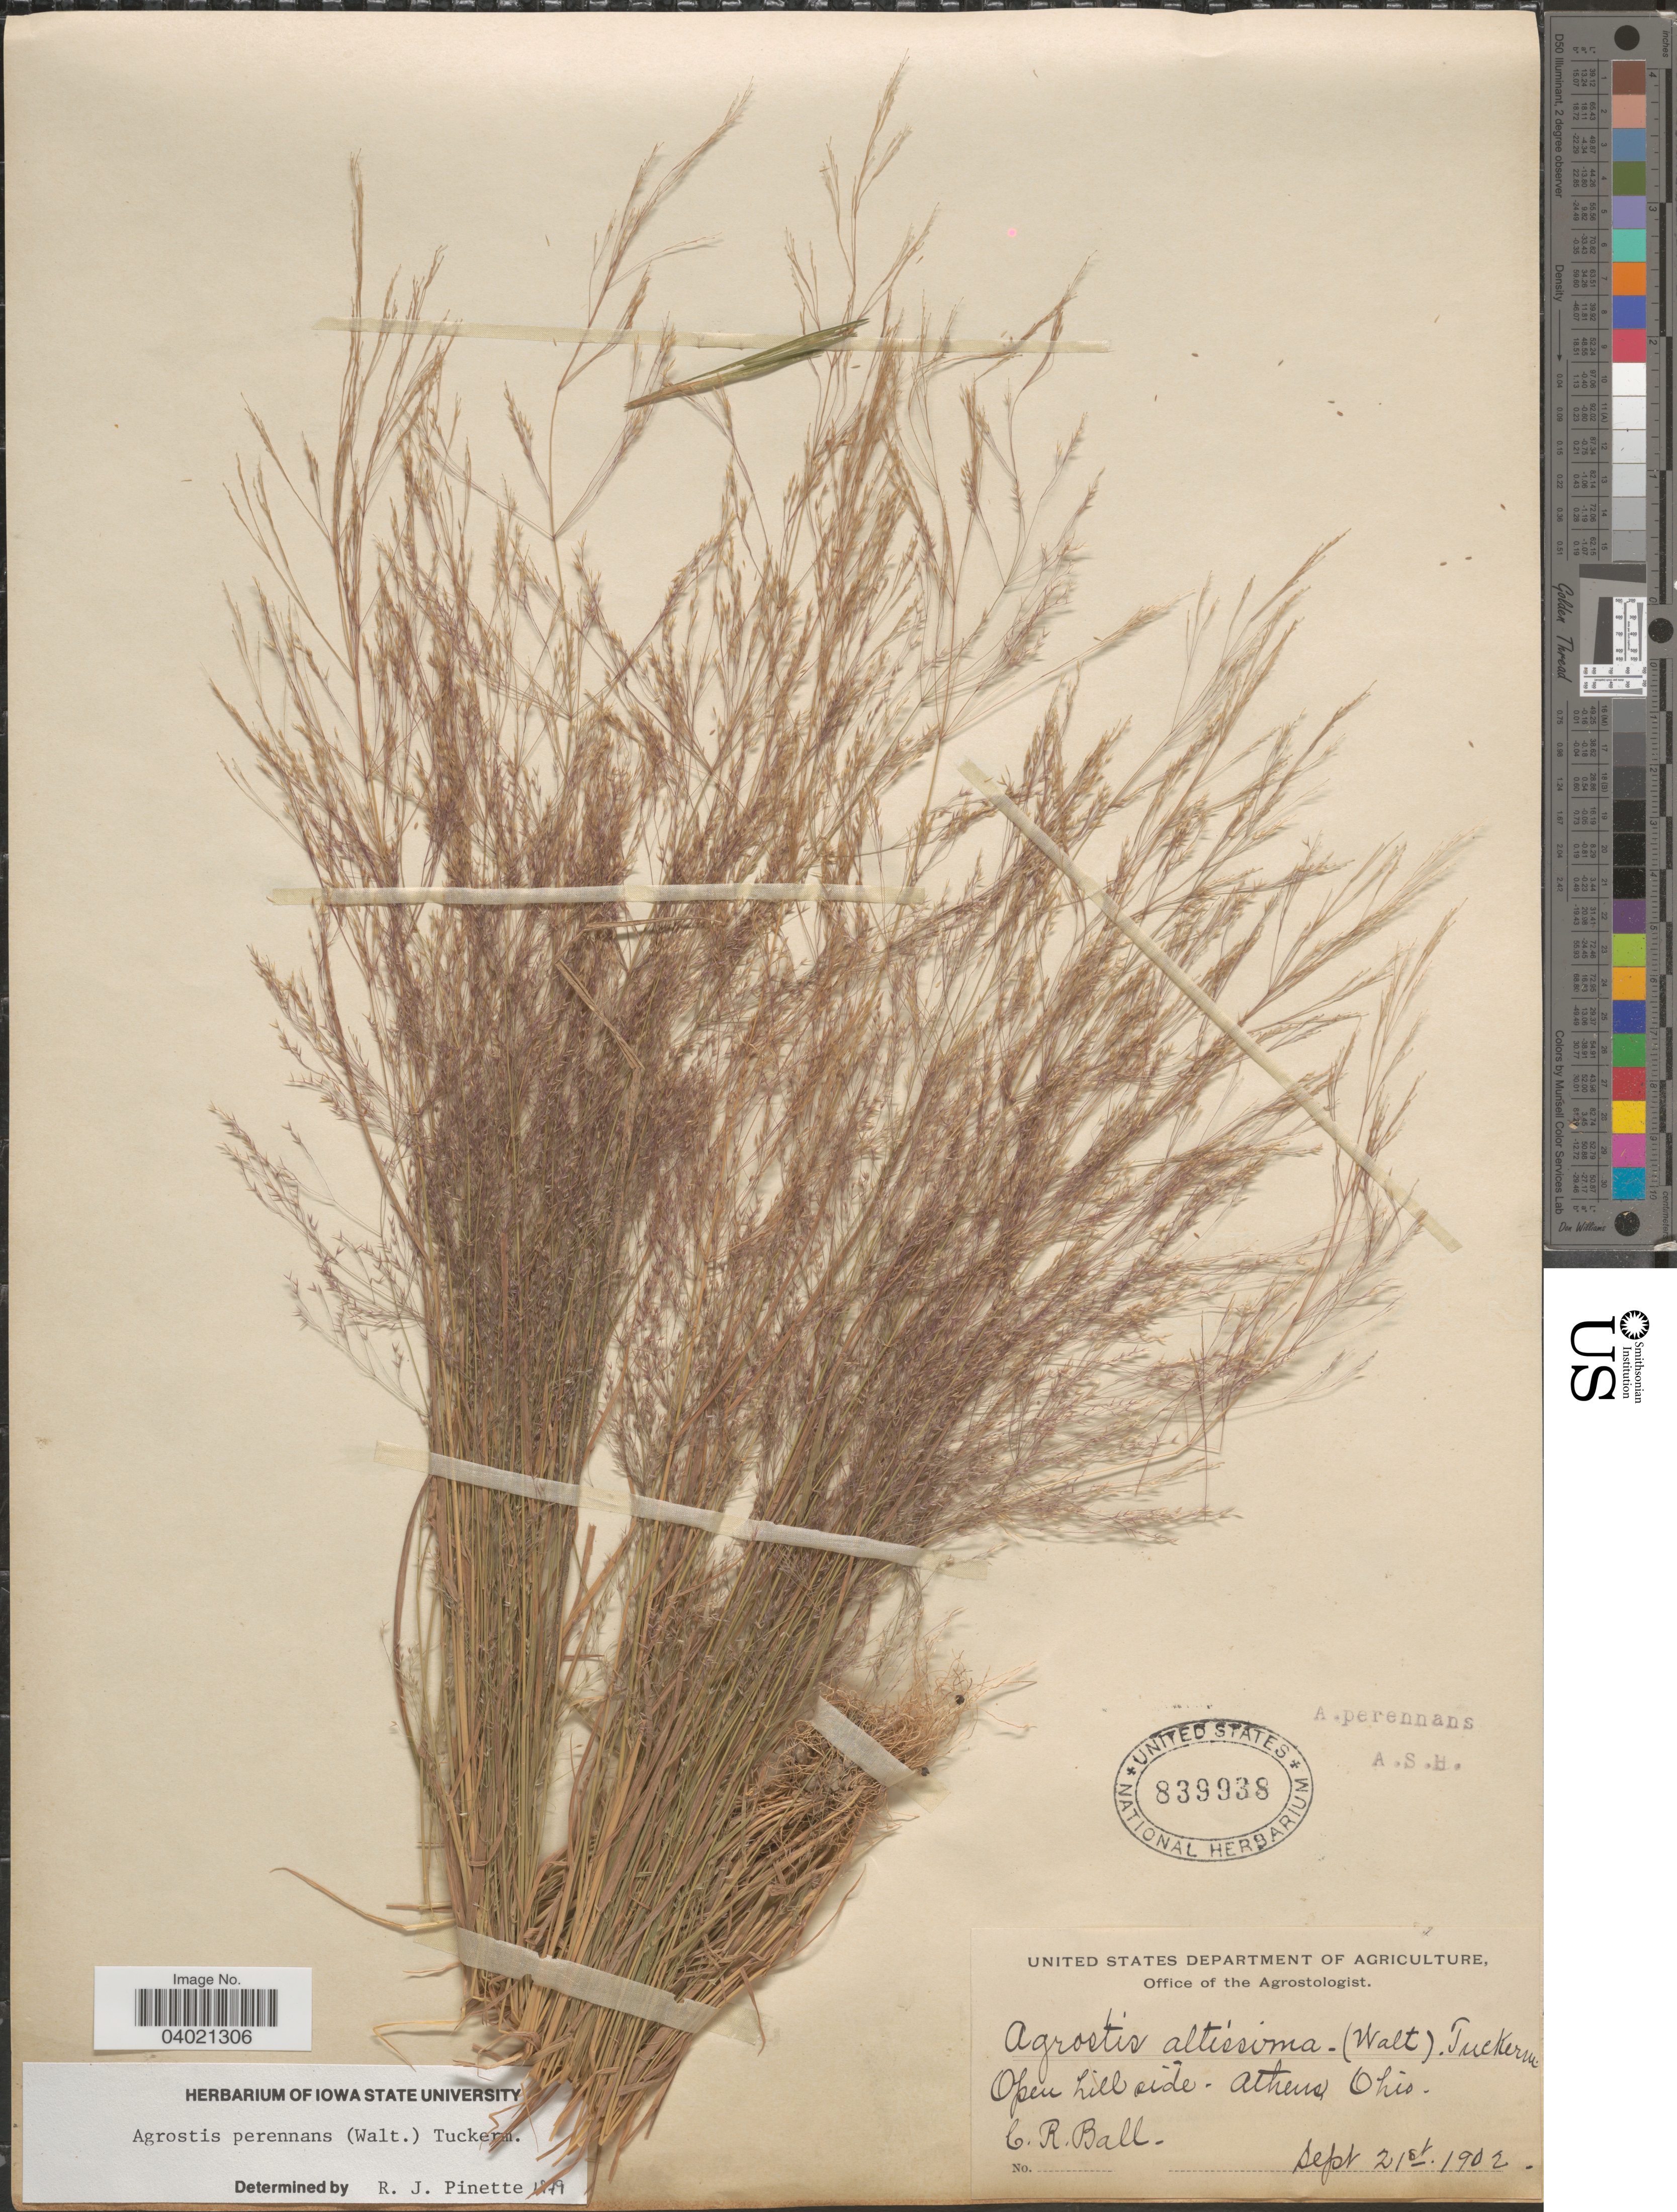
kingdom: Plantae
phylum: Tracheophyta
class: Liliopsida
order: Poales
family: Poaceae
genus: Agrostis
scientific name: Agrostis perennans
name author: (Walter) Tuck.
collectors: C. R. Ball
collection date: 1902-09-21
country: United States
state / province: Ohio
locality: Athens.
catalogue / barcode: US 839938